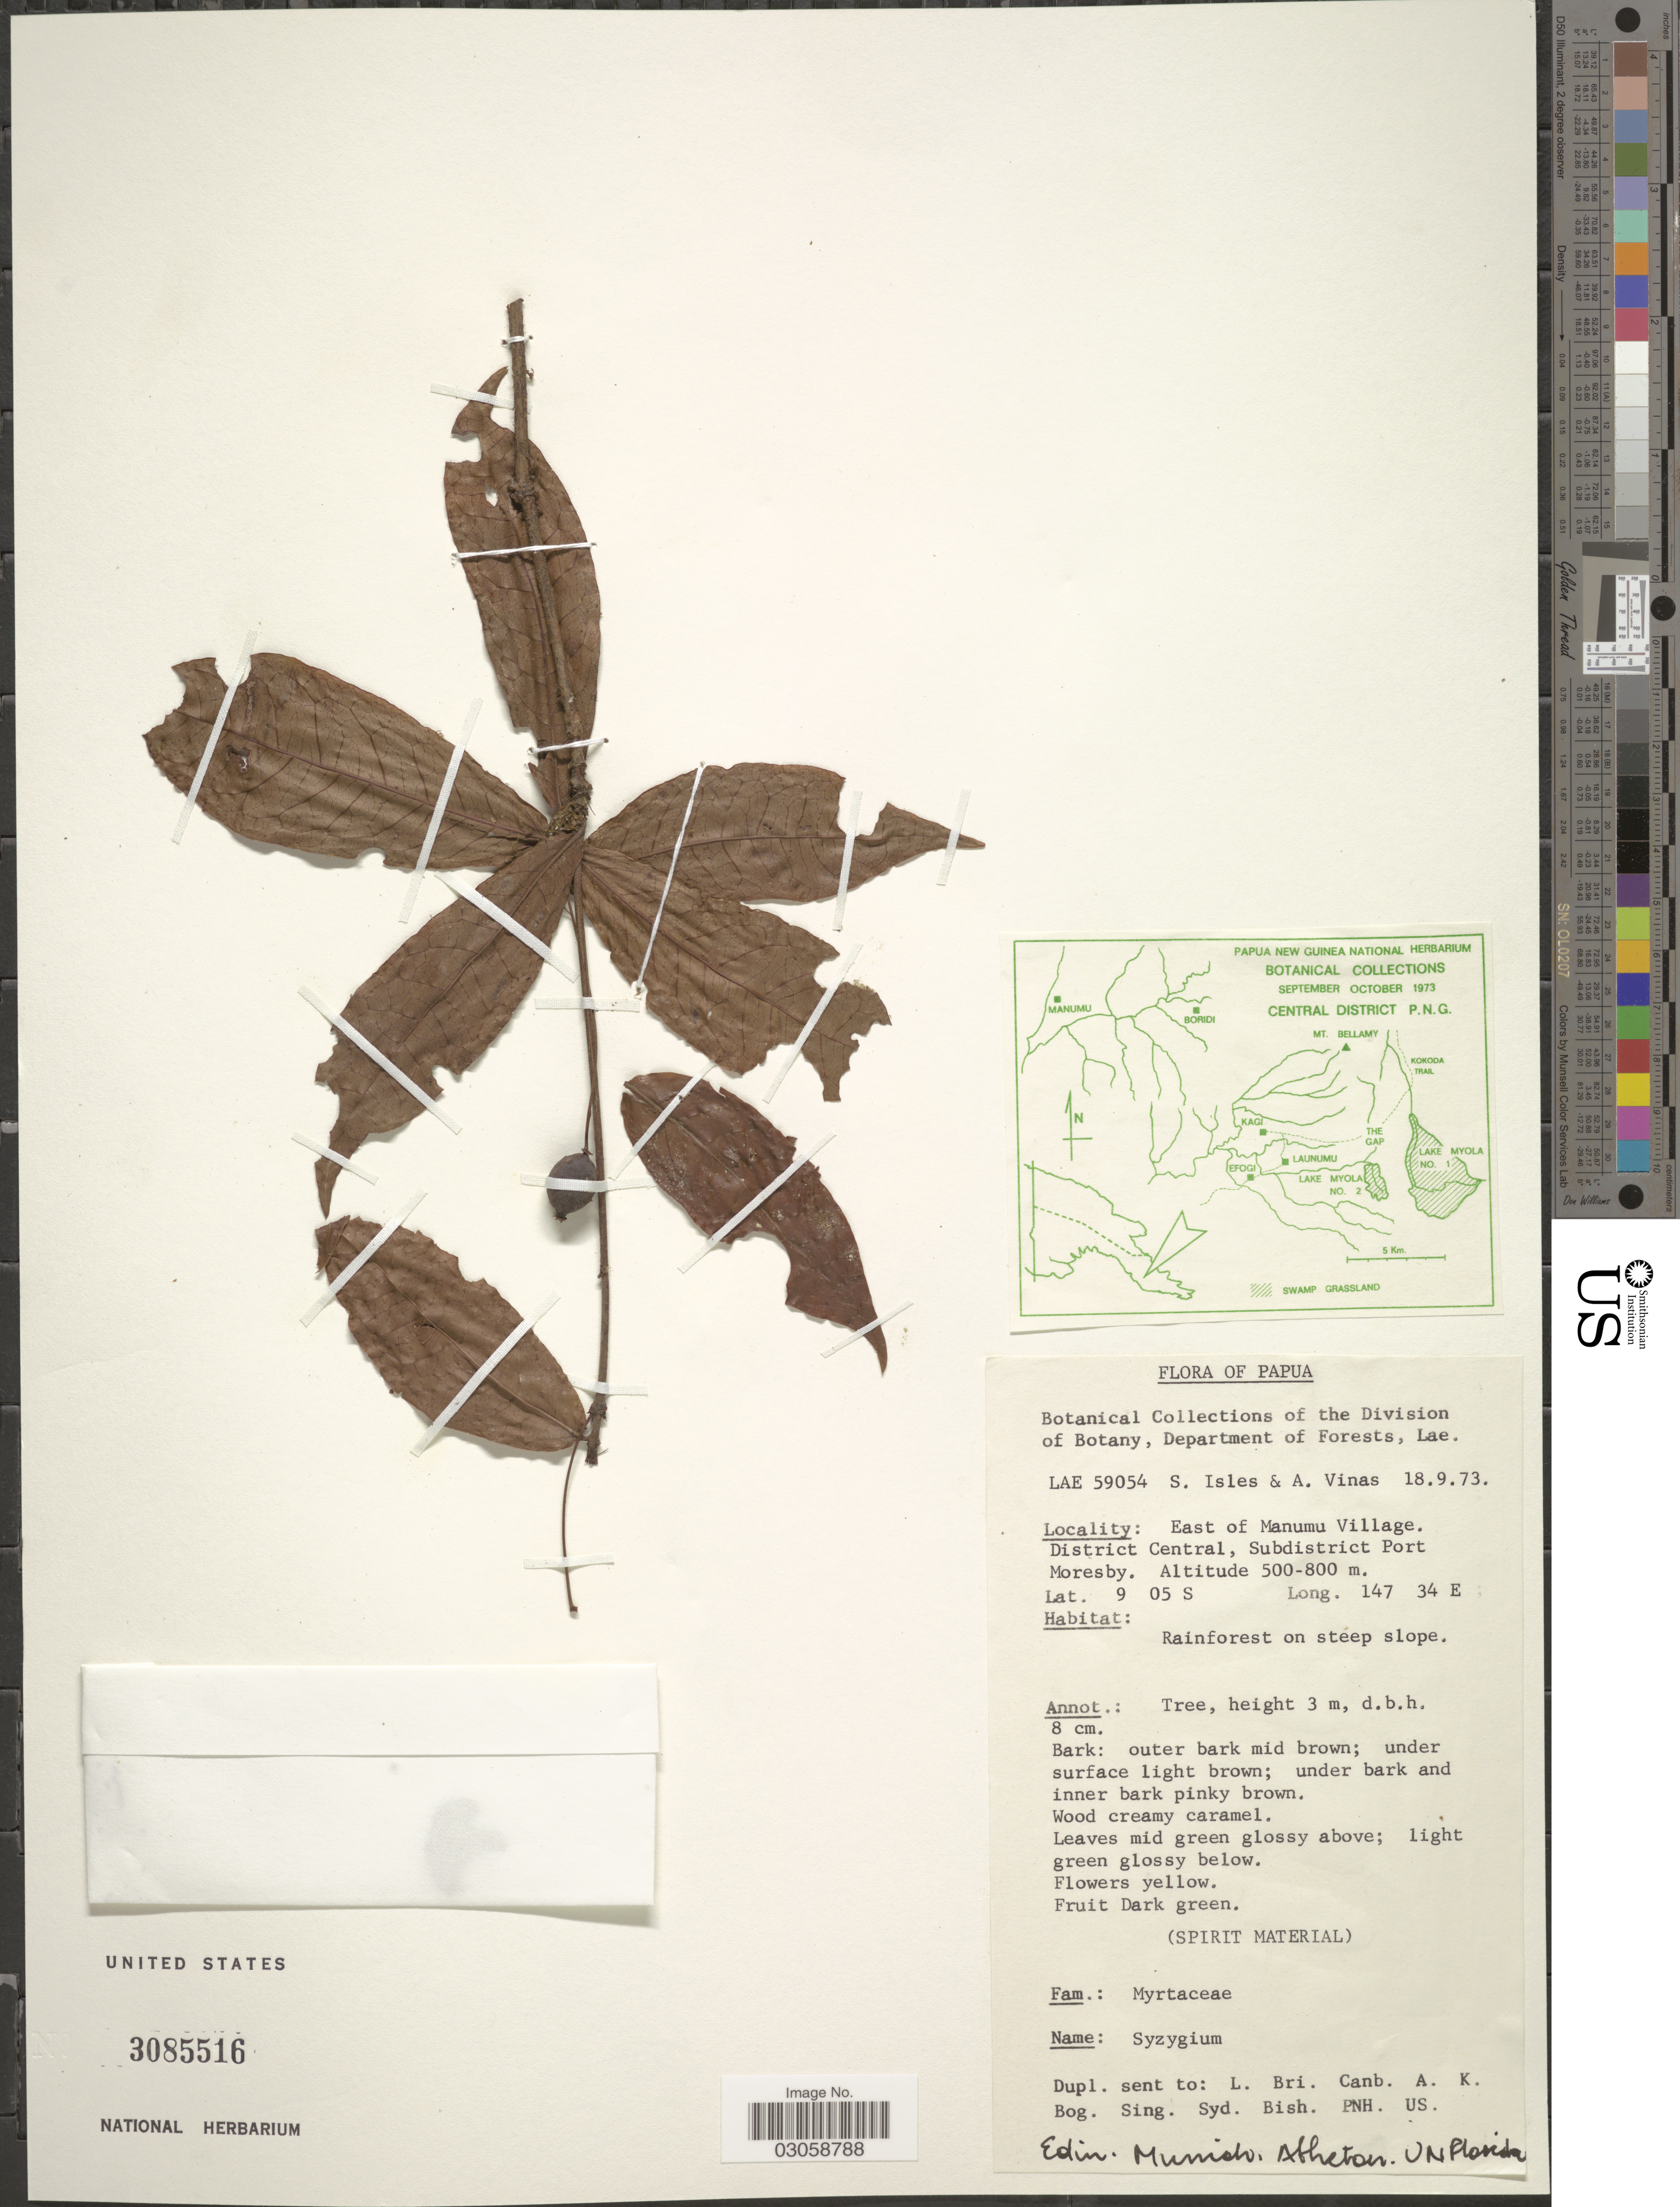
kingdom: Plantae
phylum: Tracheophyta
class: Magnoliopsida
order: Myrtales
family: Myrtaceae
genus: Syzygium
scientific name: Syzygium sp.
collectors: S. Isles & A. Vinas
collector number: LAE 59054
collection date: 1973-09-18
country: Papua New Guinea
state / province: Central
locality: Papua, East of Manumu Village, District Central, Subdistrict Port Moresby.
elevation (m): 500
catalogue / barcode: US 3085516